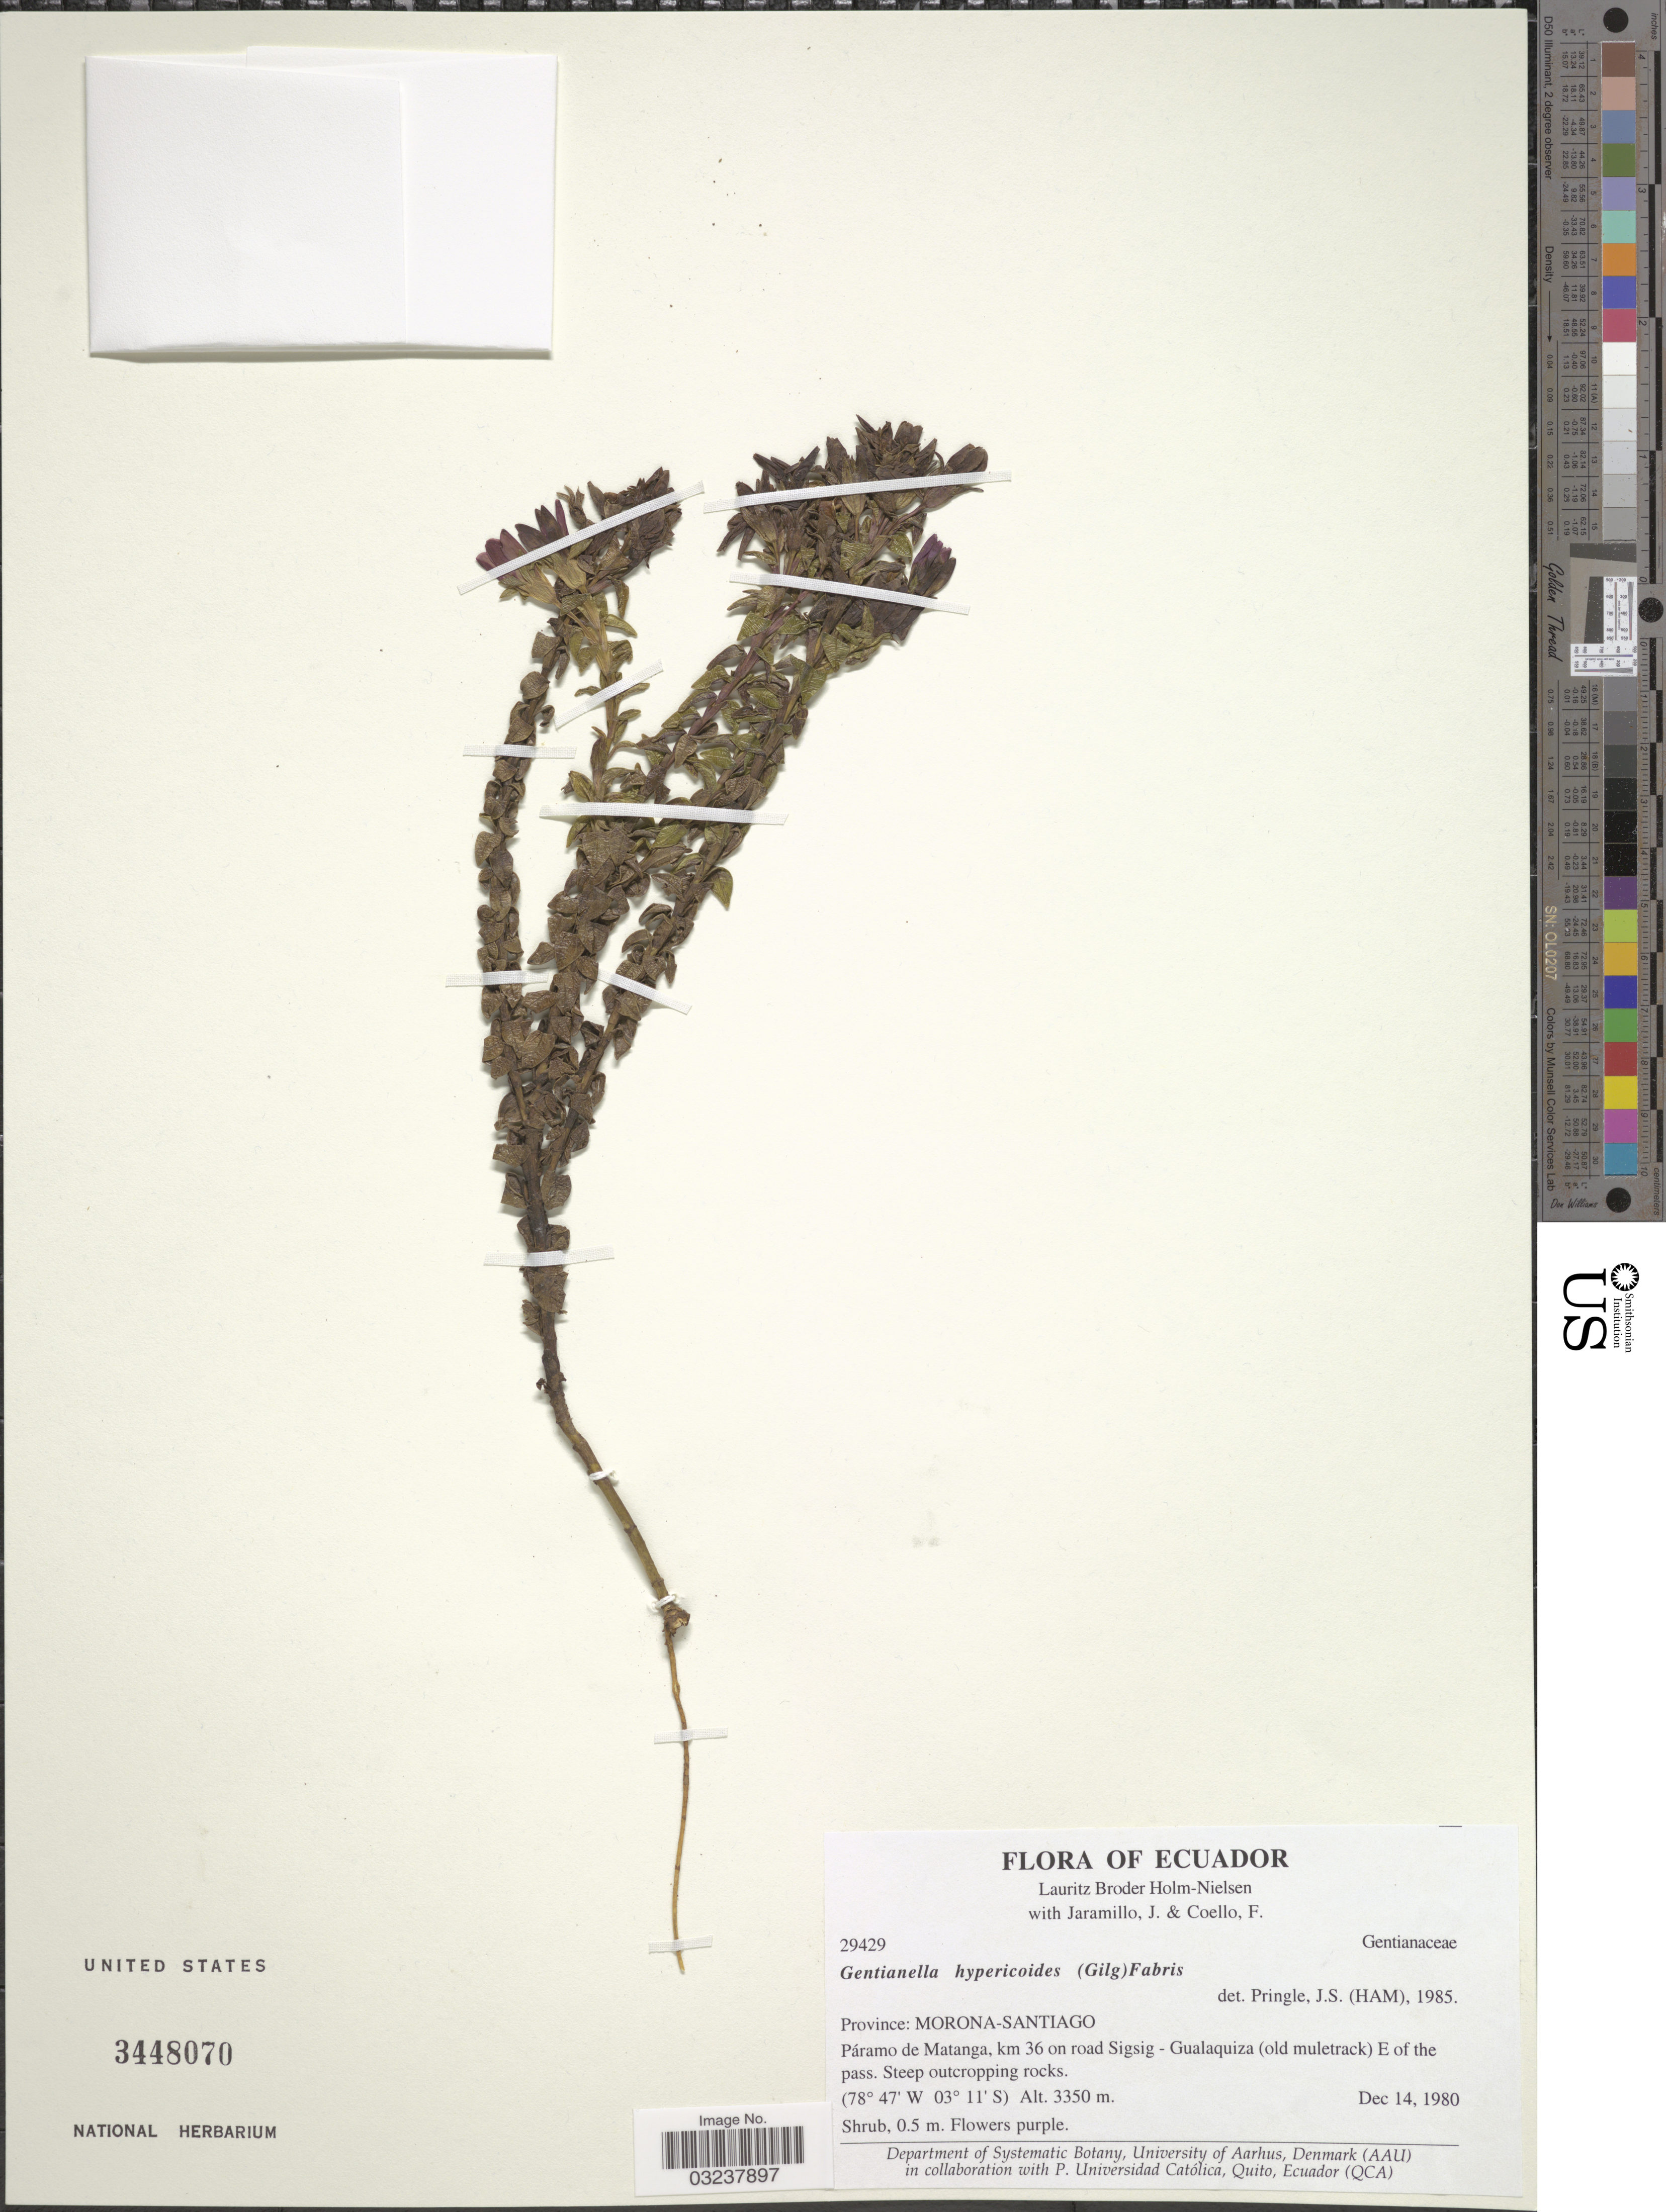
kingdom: Plantae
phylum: Tracheophyta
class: Magnoliopsida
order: Gentianales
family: Gentianaceae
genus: Gentianella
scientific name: Gentianella hypericoides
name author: (Gilg) Fabris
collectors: L. B. Holm-Nielsen, J. Jaramillo & F. Coello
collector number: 29429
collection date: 1980-12-14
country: Ecuador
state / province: Morona-Santiago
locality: Páramo de Matanga, km 36 on road Sigsig - Gualaquiza (old muletrack) E of the pass.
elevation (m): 3350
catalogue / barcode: US 3448070